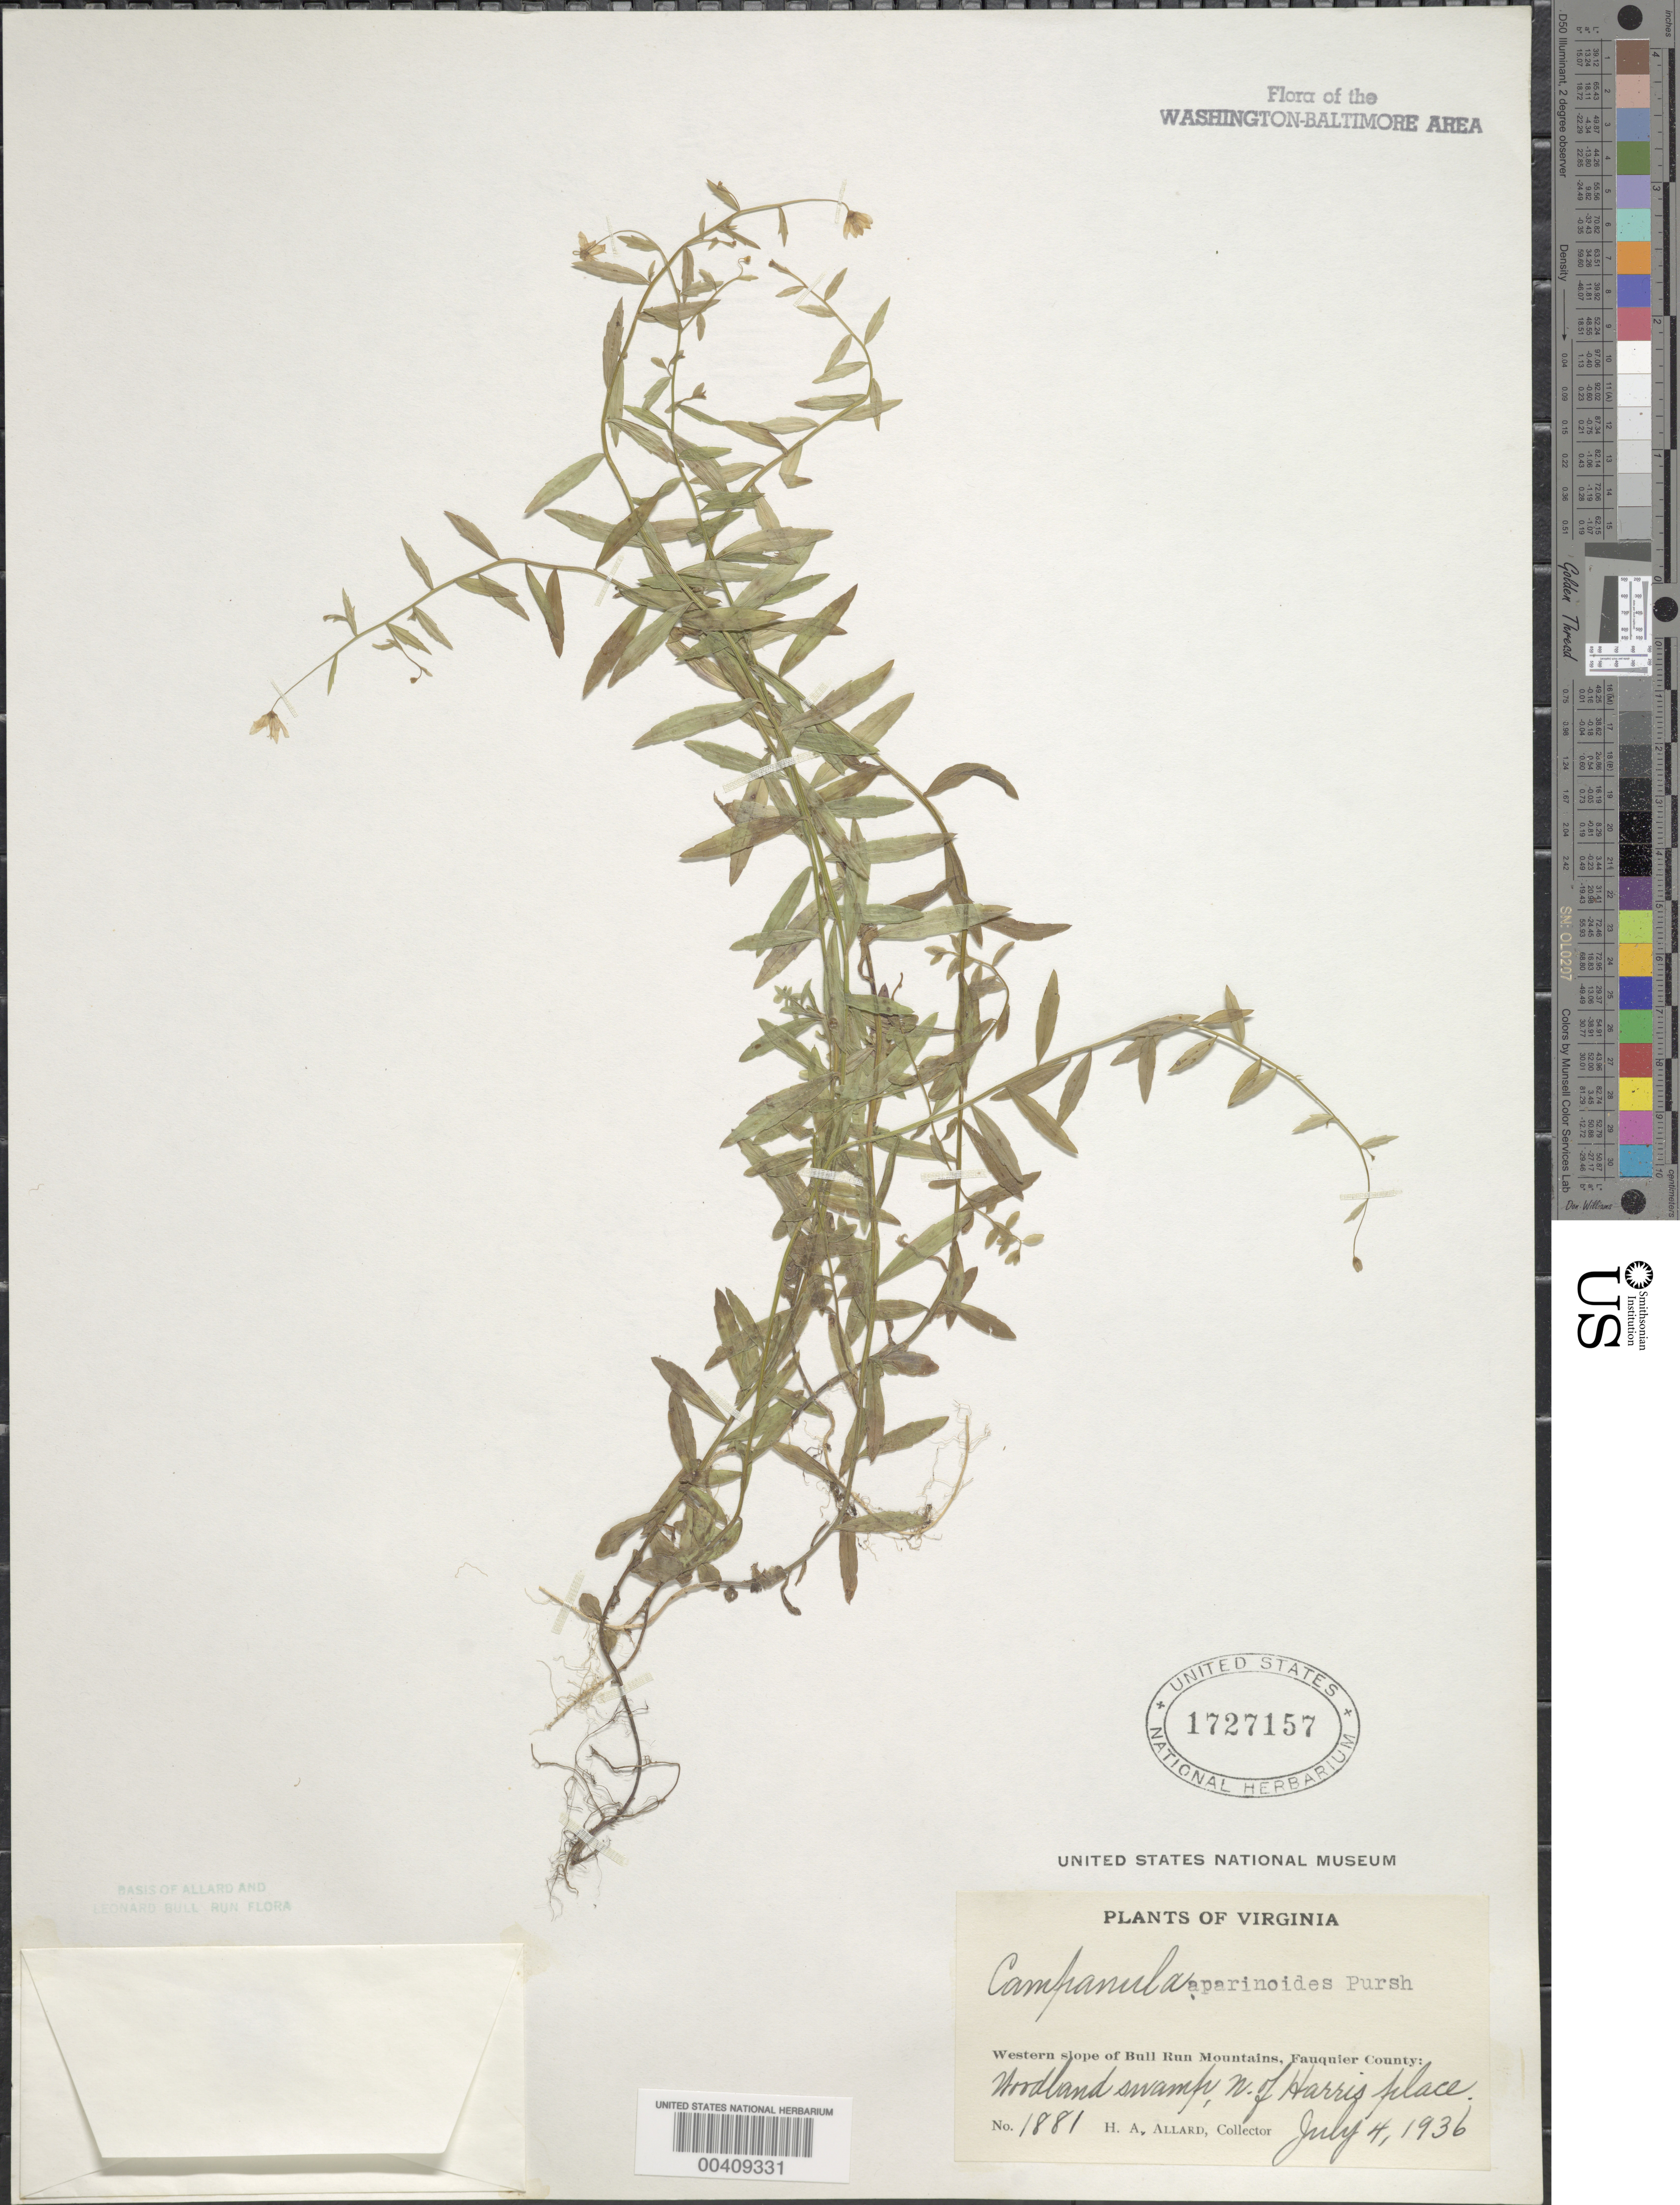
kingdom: Plantae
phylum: Tracheophyta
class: Magnoliopsida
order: Asterales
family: Campanulaceae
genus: Campanula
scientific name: Campanula aparinoides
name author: Pursh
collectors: H. A. Allard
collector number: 1881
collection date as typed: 04 Jul 1936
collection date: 1936-07-04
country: United States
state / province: Virginia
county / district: Fauquier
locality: Western slope of Bull Run Mts., W of Harris place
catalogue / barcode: US 1727157